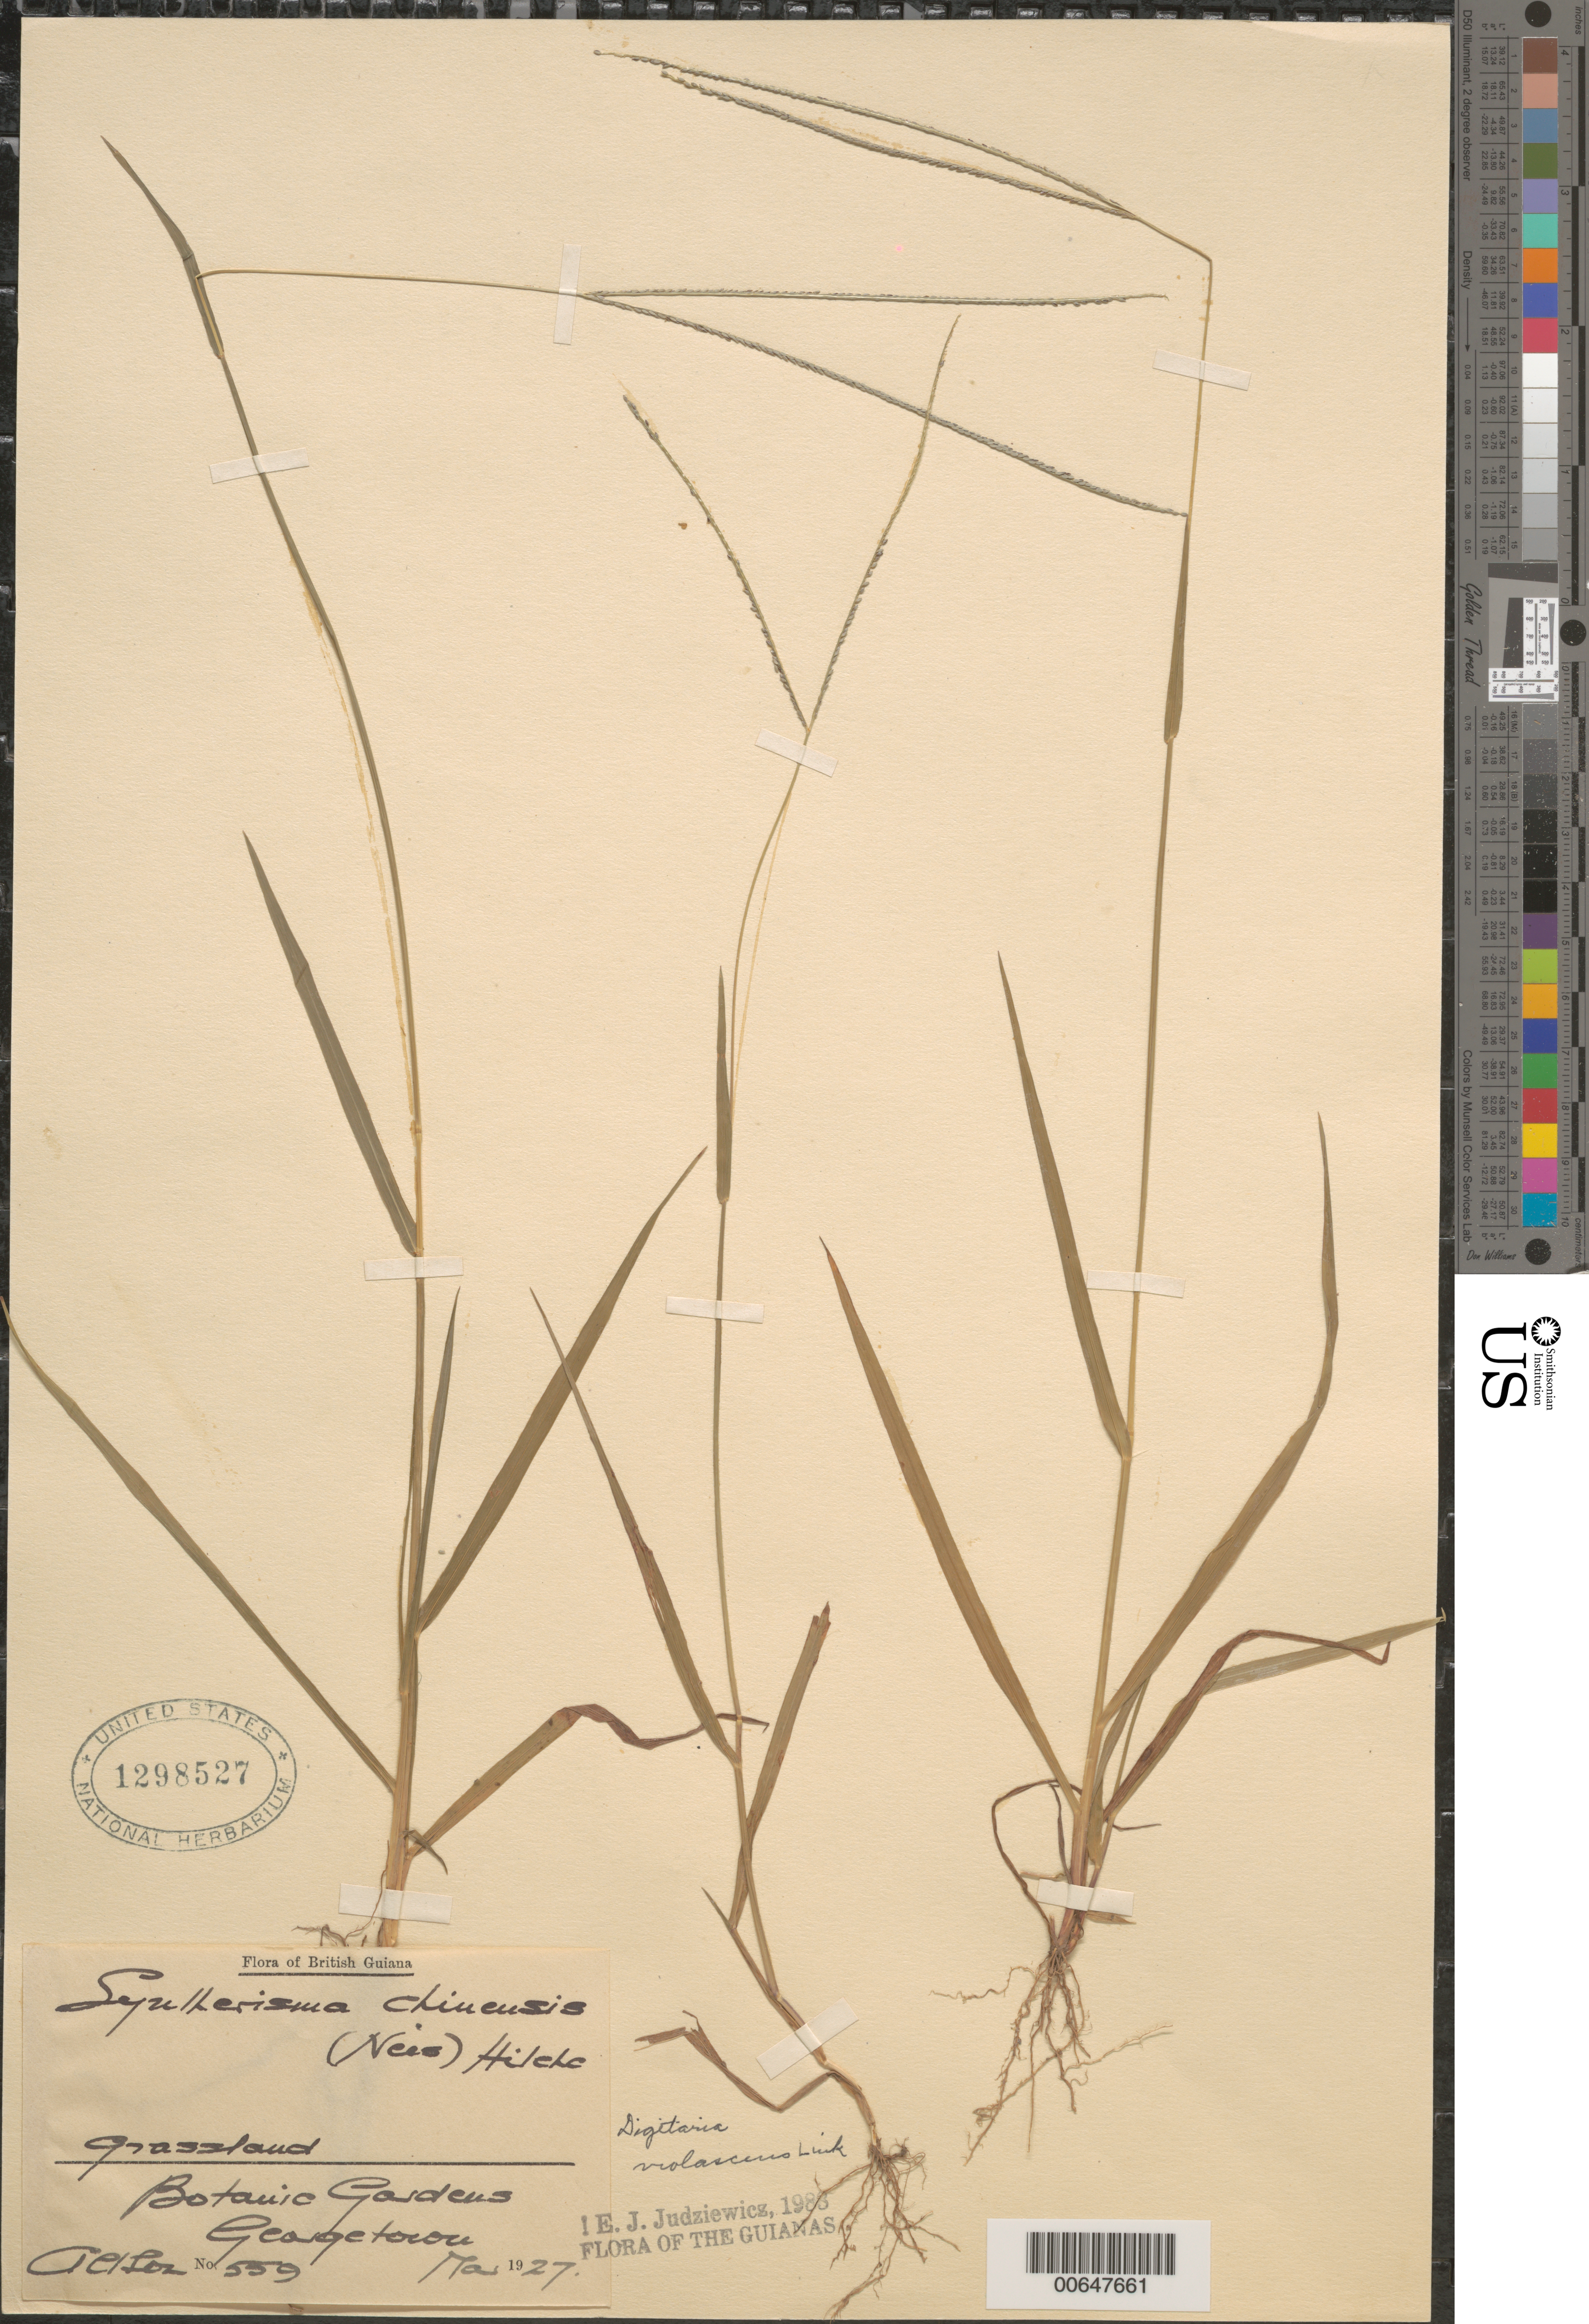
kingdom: Plantae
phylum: Tracheophyta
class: Liliopsida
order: Poales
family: Poaceae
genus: Digitaria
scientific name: Digitaria violascens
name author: Link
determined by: Judziewicz, E. J.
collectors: R. Altson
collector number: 559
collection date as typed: Mar-27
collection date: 1927-03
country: Guyana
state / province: Demerara-Mahaica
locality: Georgetown, Botanic Gardens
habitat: Grassland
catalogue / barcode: US 1298527